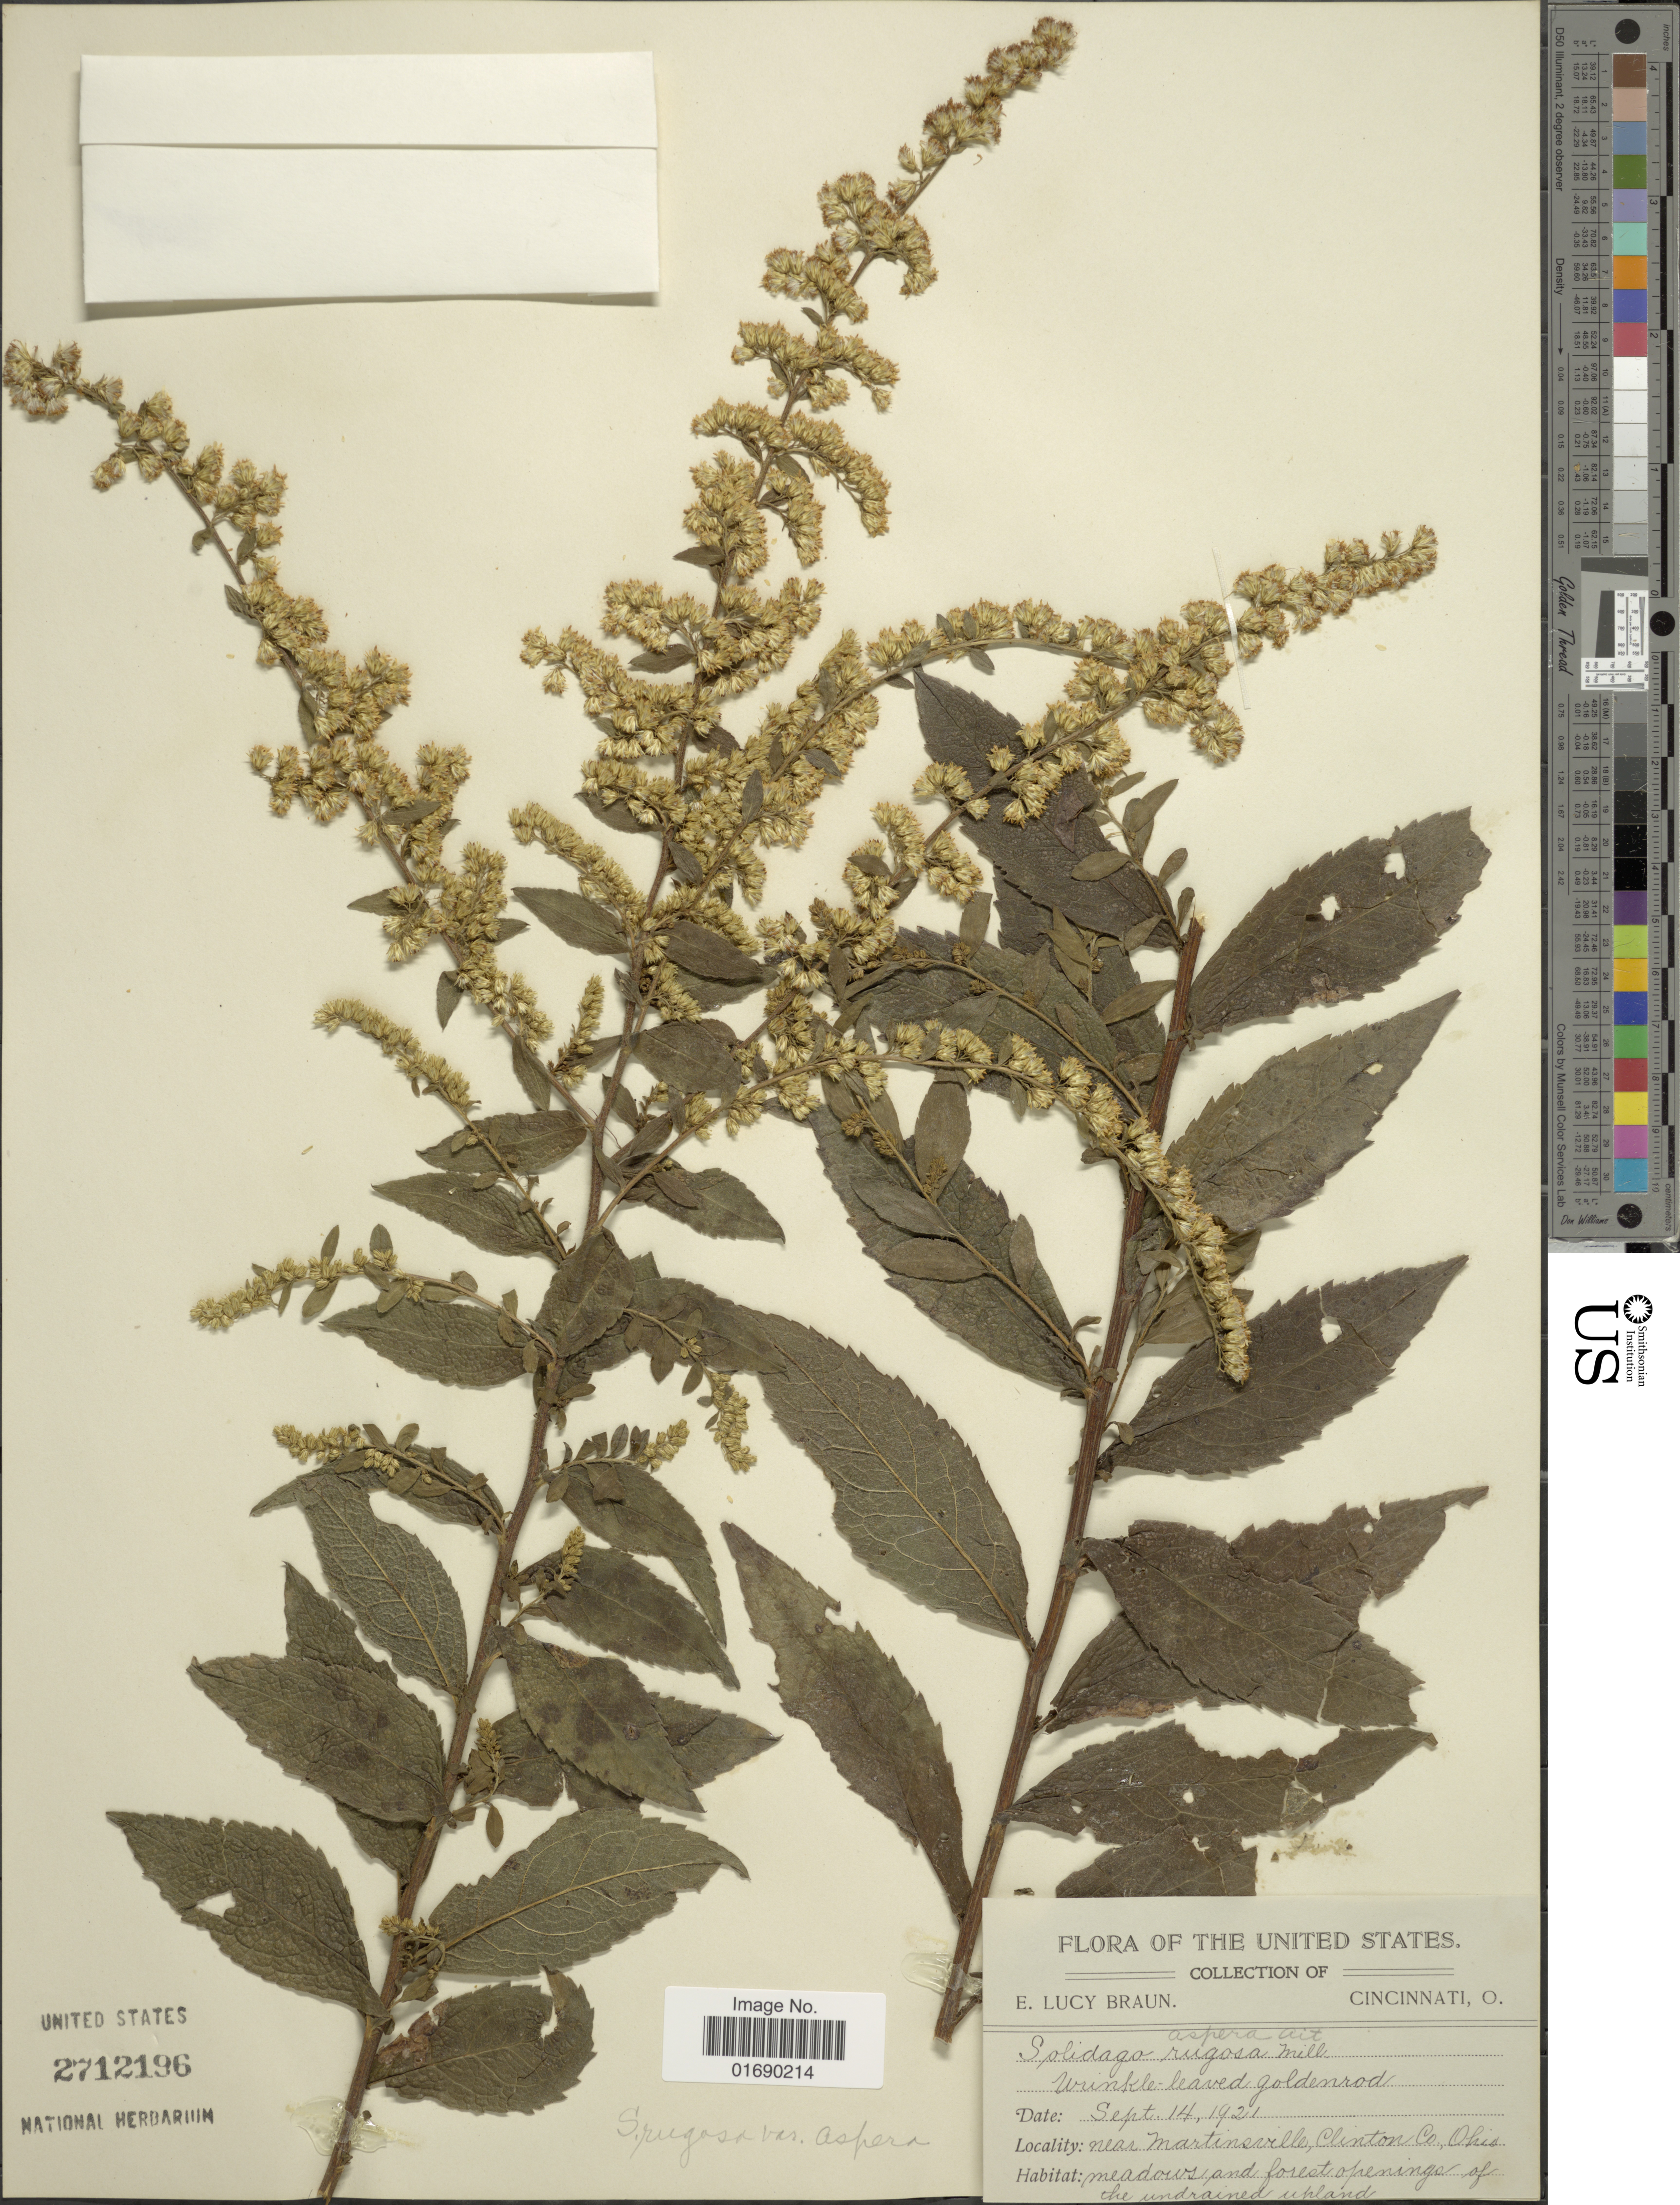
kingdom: Plantae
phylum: Tracheophyta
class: Magnoliopsida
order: Asterales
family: Asteraceae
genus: Solidago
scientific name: Solidago rugosa var. aspera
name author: (Aiton) Cronq.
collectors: E. L. Braun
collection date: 1921-09-14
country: United States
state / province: Ohio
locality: Near Martinsville, Clinton Co, meadows and forest openings of the undrained upland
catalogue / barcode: US 2712196